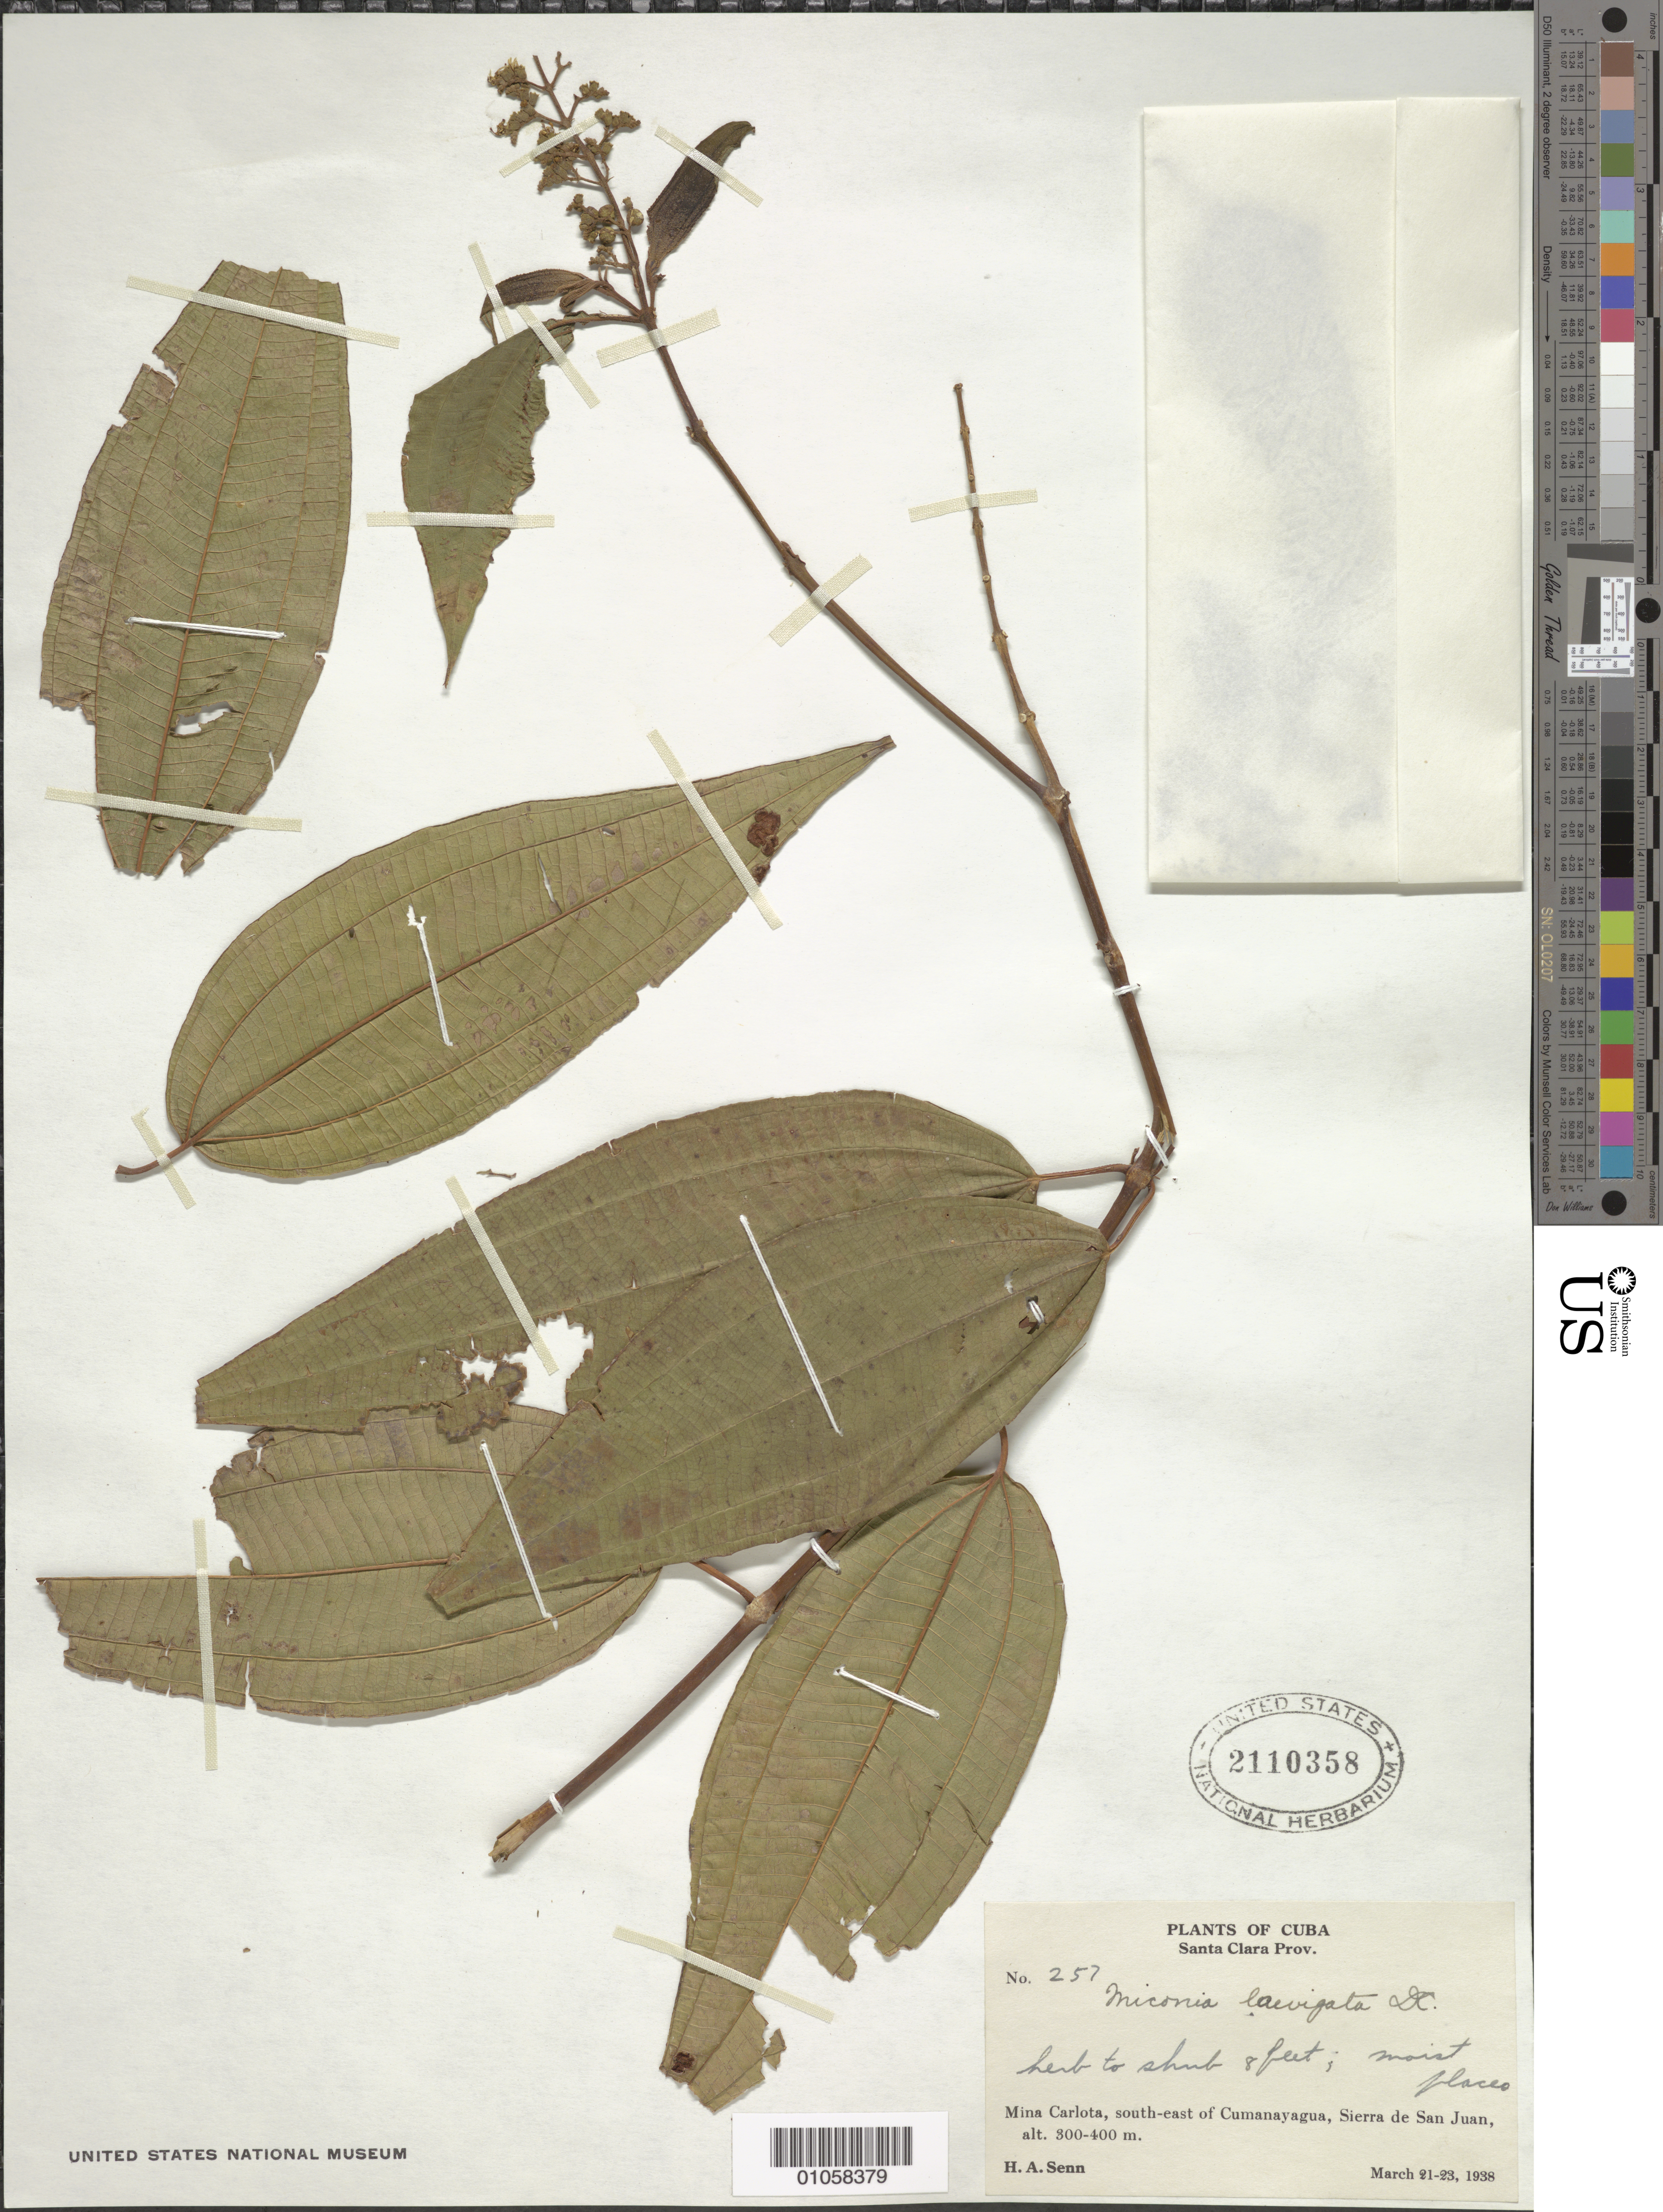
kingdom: Plantae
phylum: Tracheophyta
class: Magnoliopsida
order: Myrtales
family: Melastomataceae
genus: Miconia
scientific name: Miconia laevigata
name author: (L.) D. Don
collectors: H. A. Senn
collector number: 257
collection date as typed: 21 Mar 1938 to 23 Mar 1938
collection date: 1938-03-21/1938-03-23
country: Cuba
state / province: Santa Clara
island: Cuba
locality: Mina Carlota, SE of Cumanayagua, Sierra de San Juan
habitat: Moist places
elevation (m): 300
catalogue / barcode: US 2110358